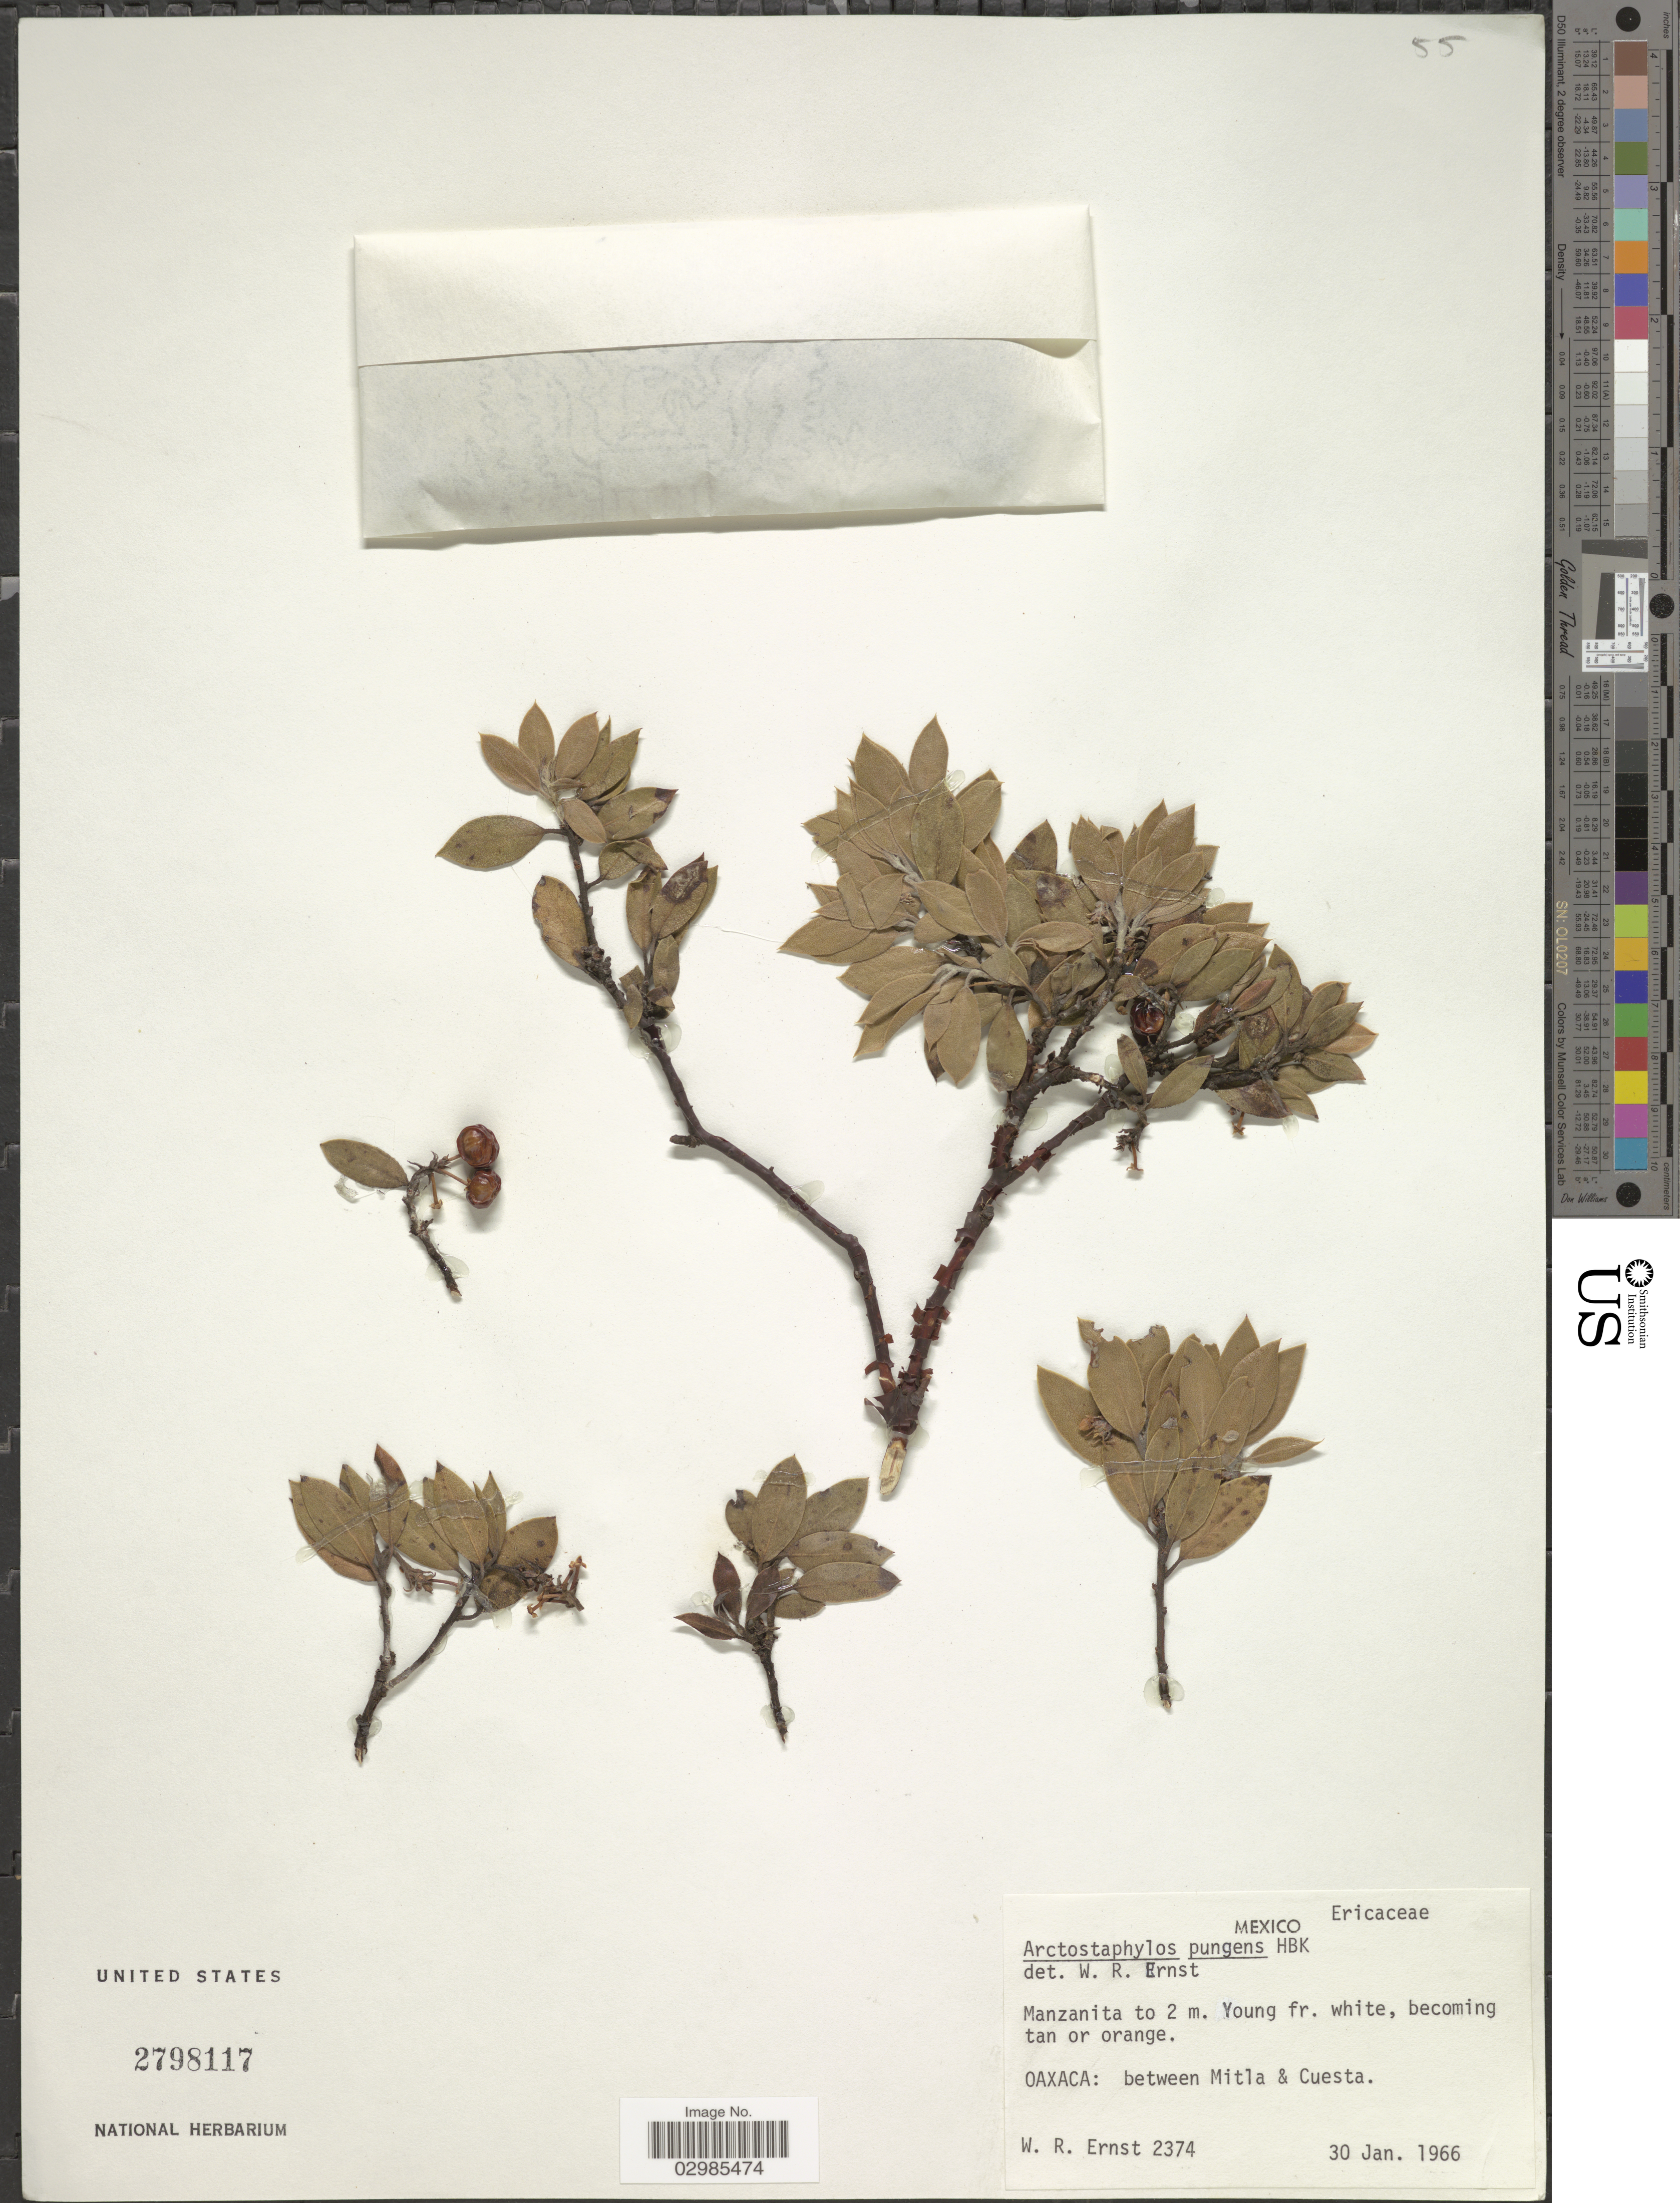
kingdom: Plantae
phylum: Tracheophyta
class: Magnoliopsida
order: Ericales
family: Ericaceae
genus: Arctostaphylos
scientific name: Arctostaphylos pungens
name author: Kunth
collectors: W. R. Ernst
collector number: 2374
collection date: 1966-01-30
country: Mexico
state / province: Oaxaca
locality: Between Mitla & Cuesta.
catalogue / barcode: US 2798117